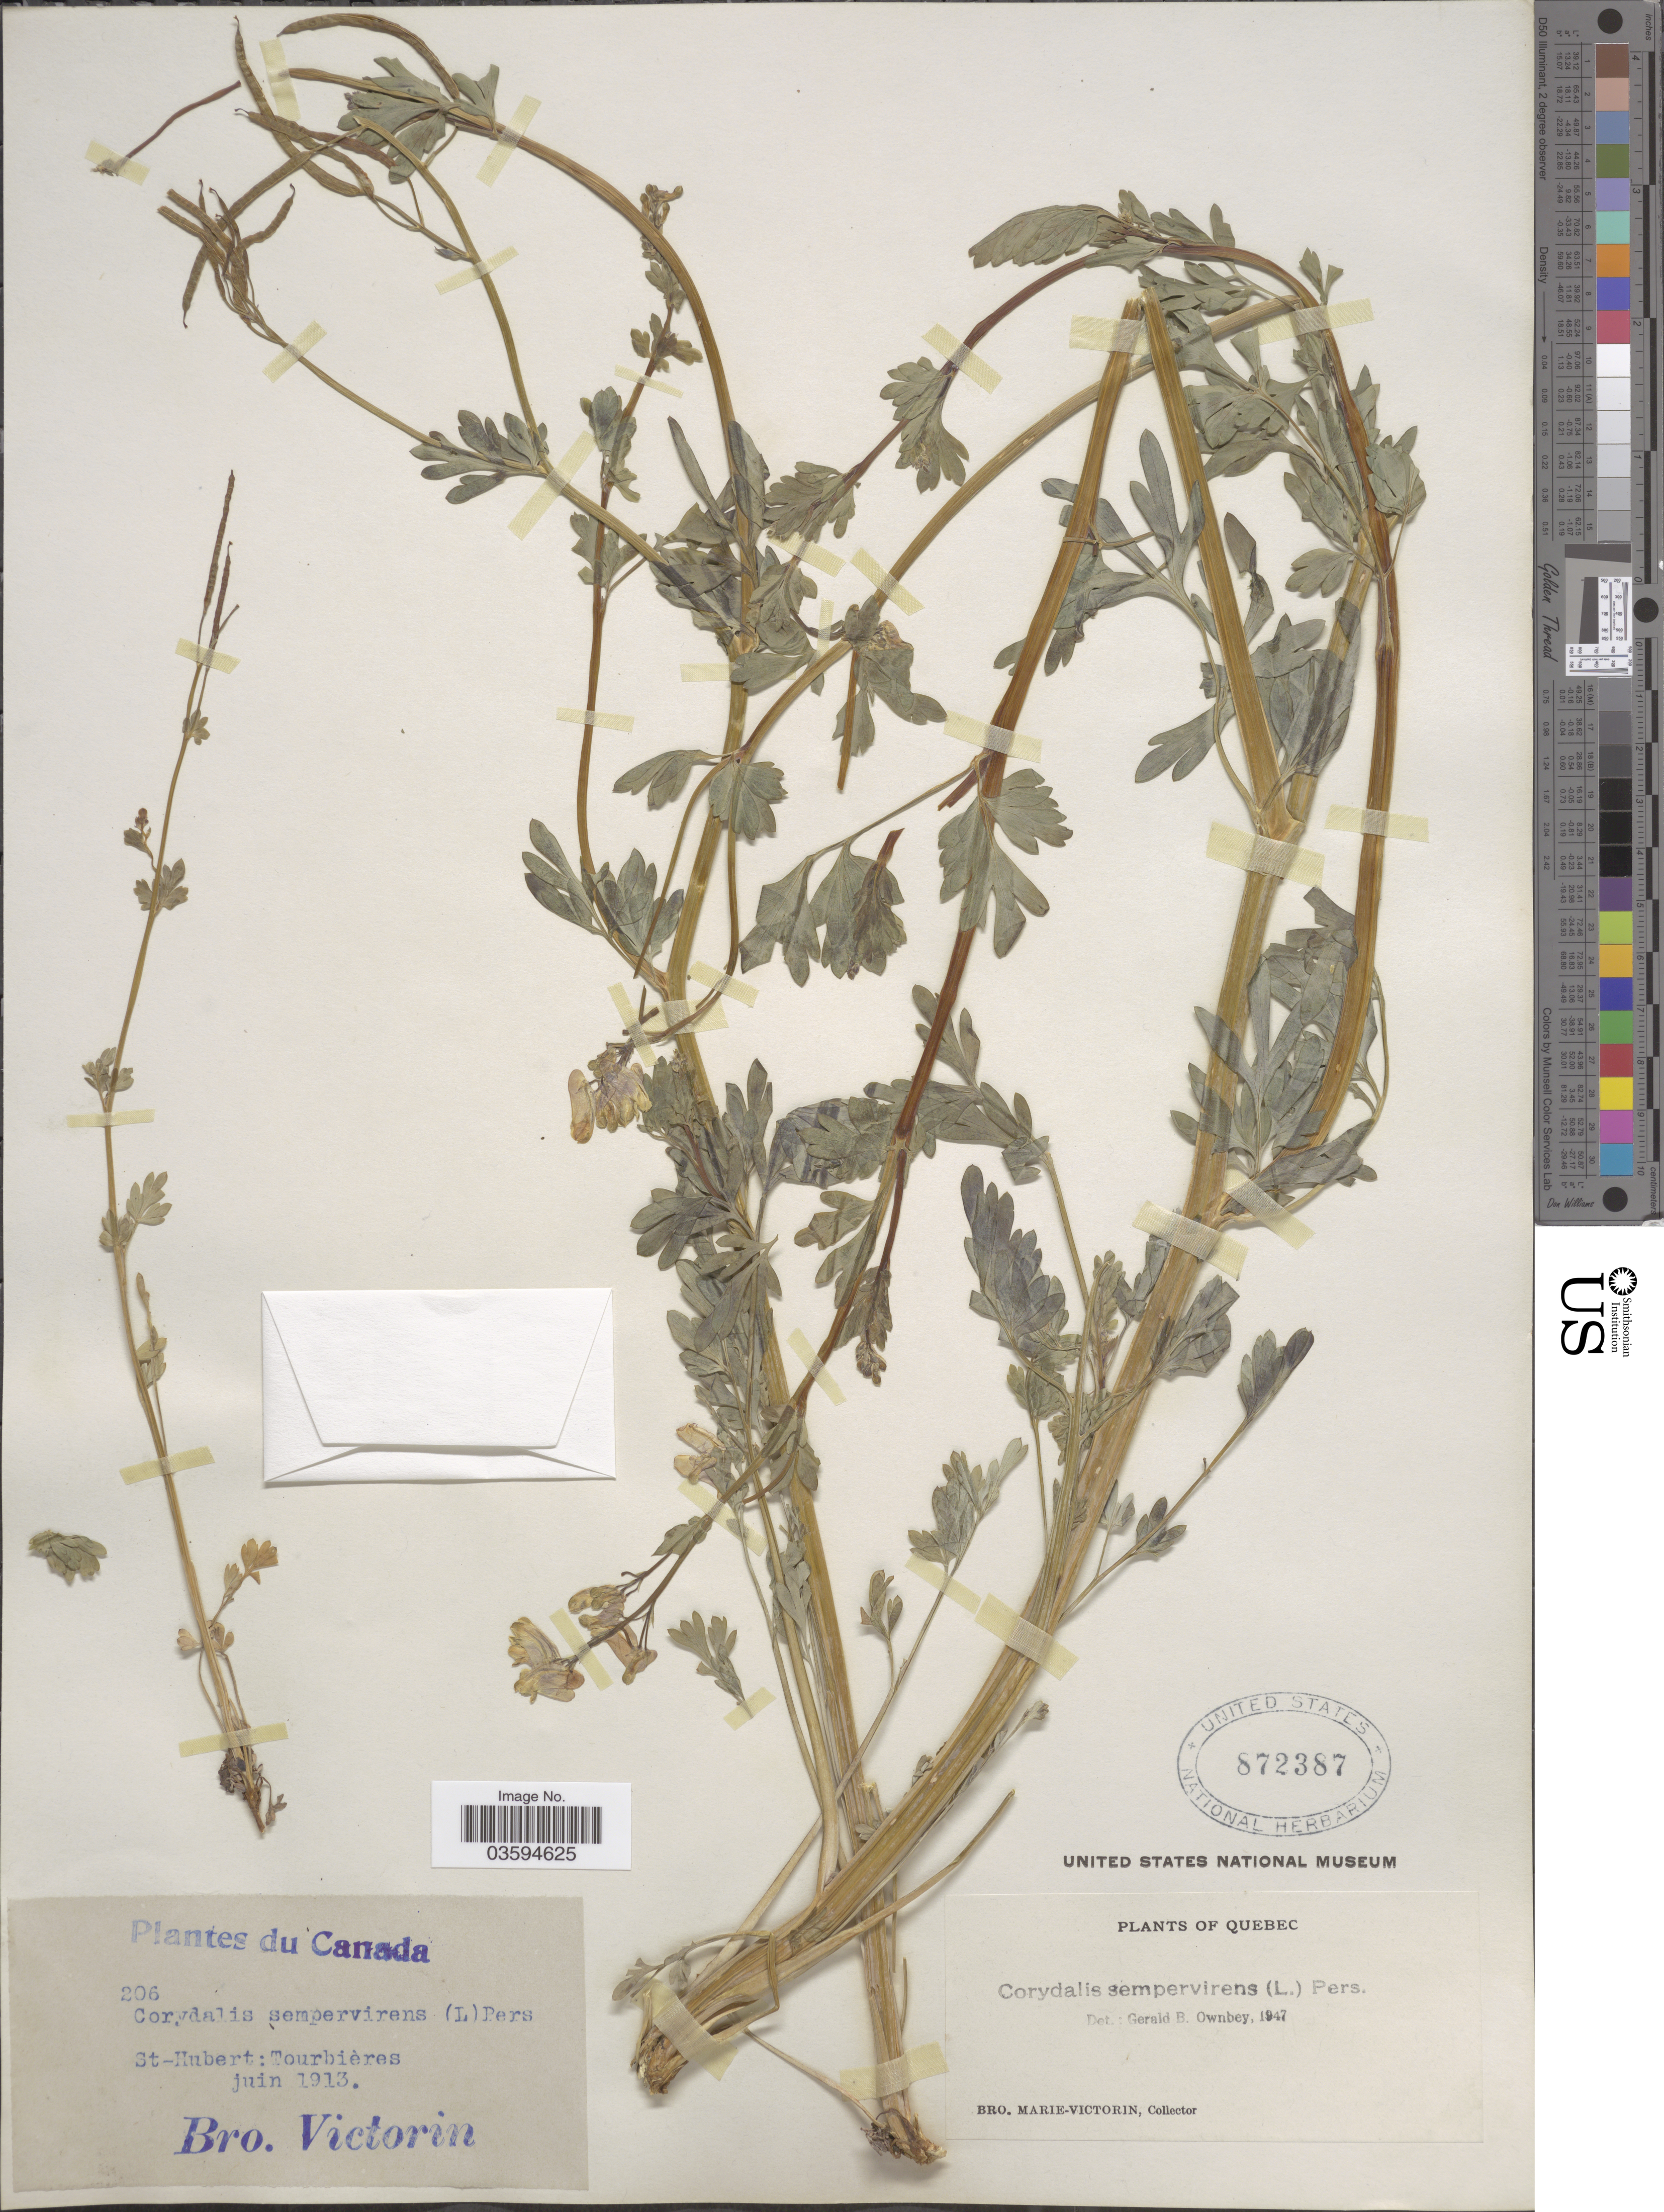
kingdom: Plantae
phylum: Tracheophyta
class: Magnoliopsida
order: Ranunculales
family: Papaveraceae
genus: Capnoides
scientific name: Capnoides sempervirens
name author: (L.) Borkh.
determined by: Strong, M. T., (US), Smithsonian Institution - National Museum of Natural History (UNITED STATES)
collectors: Fr. Marie-Victorin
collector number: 206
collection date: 1913-06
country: Canada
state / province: Quebec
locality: St-Hubert: Tourbières.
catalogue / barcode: US 872387